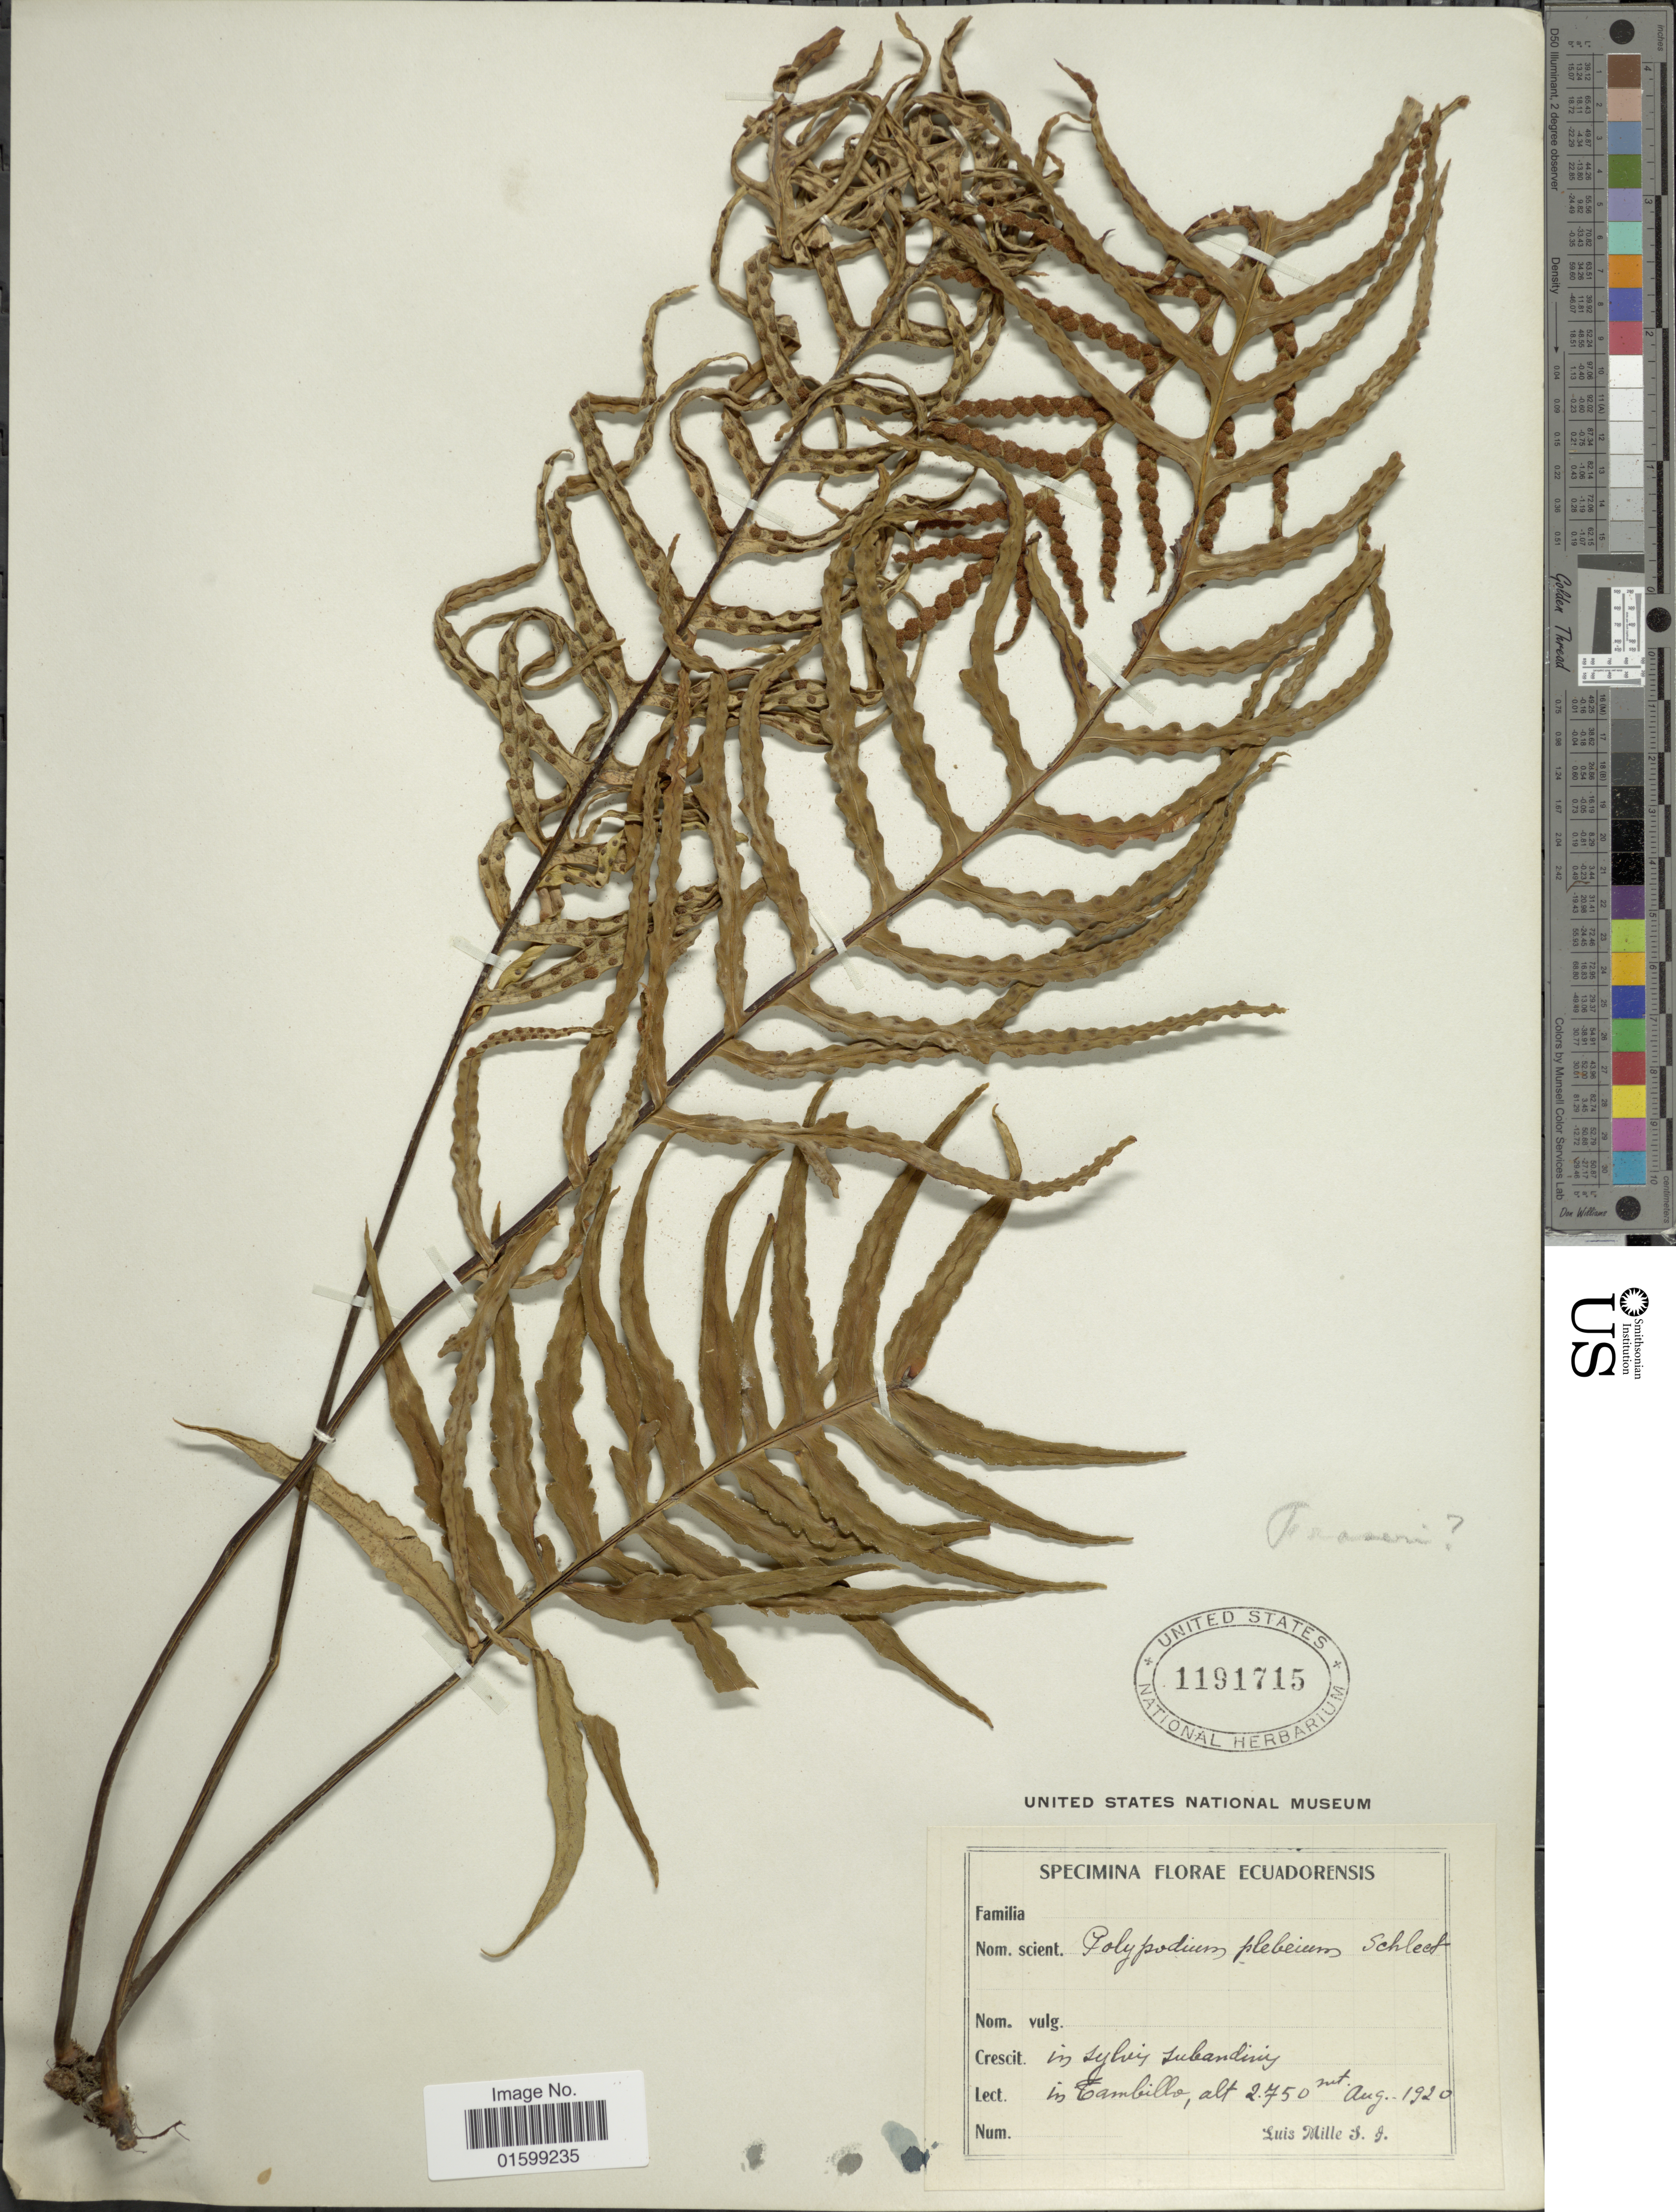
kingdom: Plantae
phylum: Tracheophyta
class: Polypodiopsida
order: Polypodiales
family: Polypodiaceae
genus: Pleopeltis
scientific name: Pleopeltis fraseri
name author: (Kuhn) A.R. Sm.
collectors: L. Mille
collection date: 1920-08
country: Ecuador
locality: In sylvis subandinis, in Tambillo.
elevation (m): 2750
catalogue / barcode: US 1191715